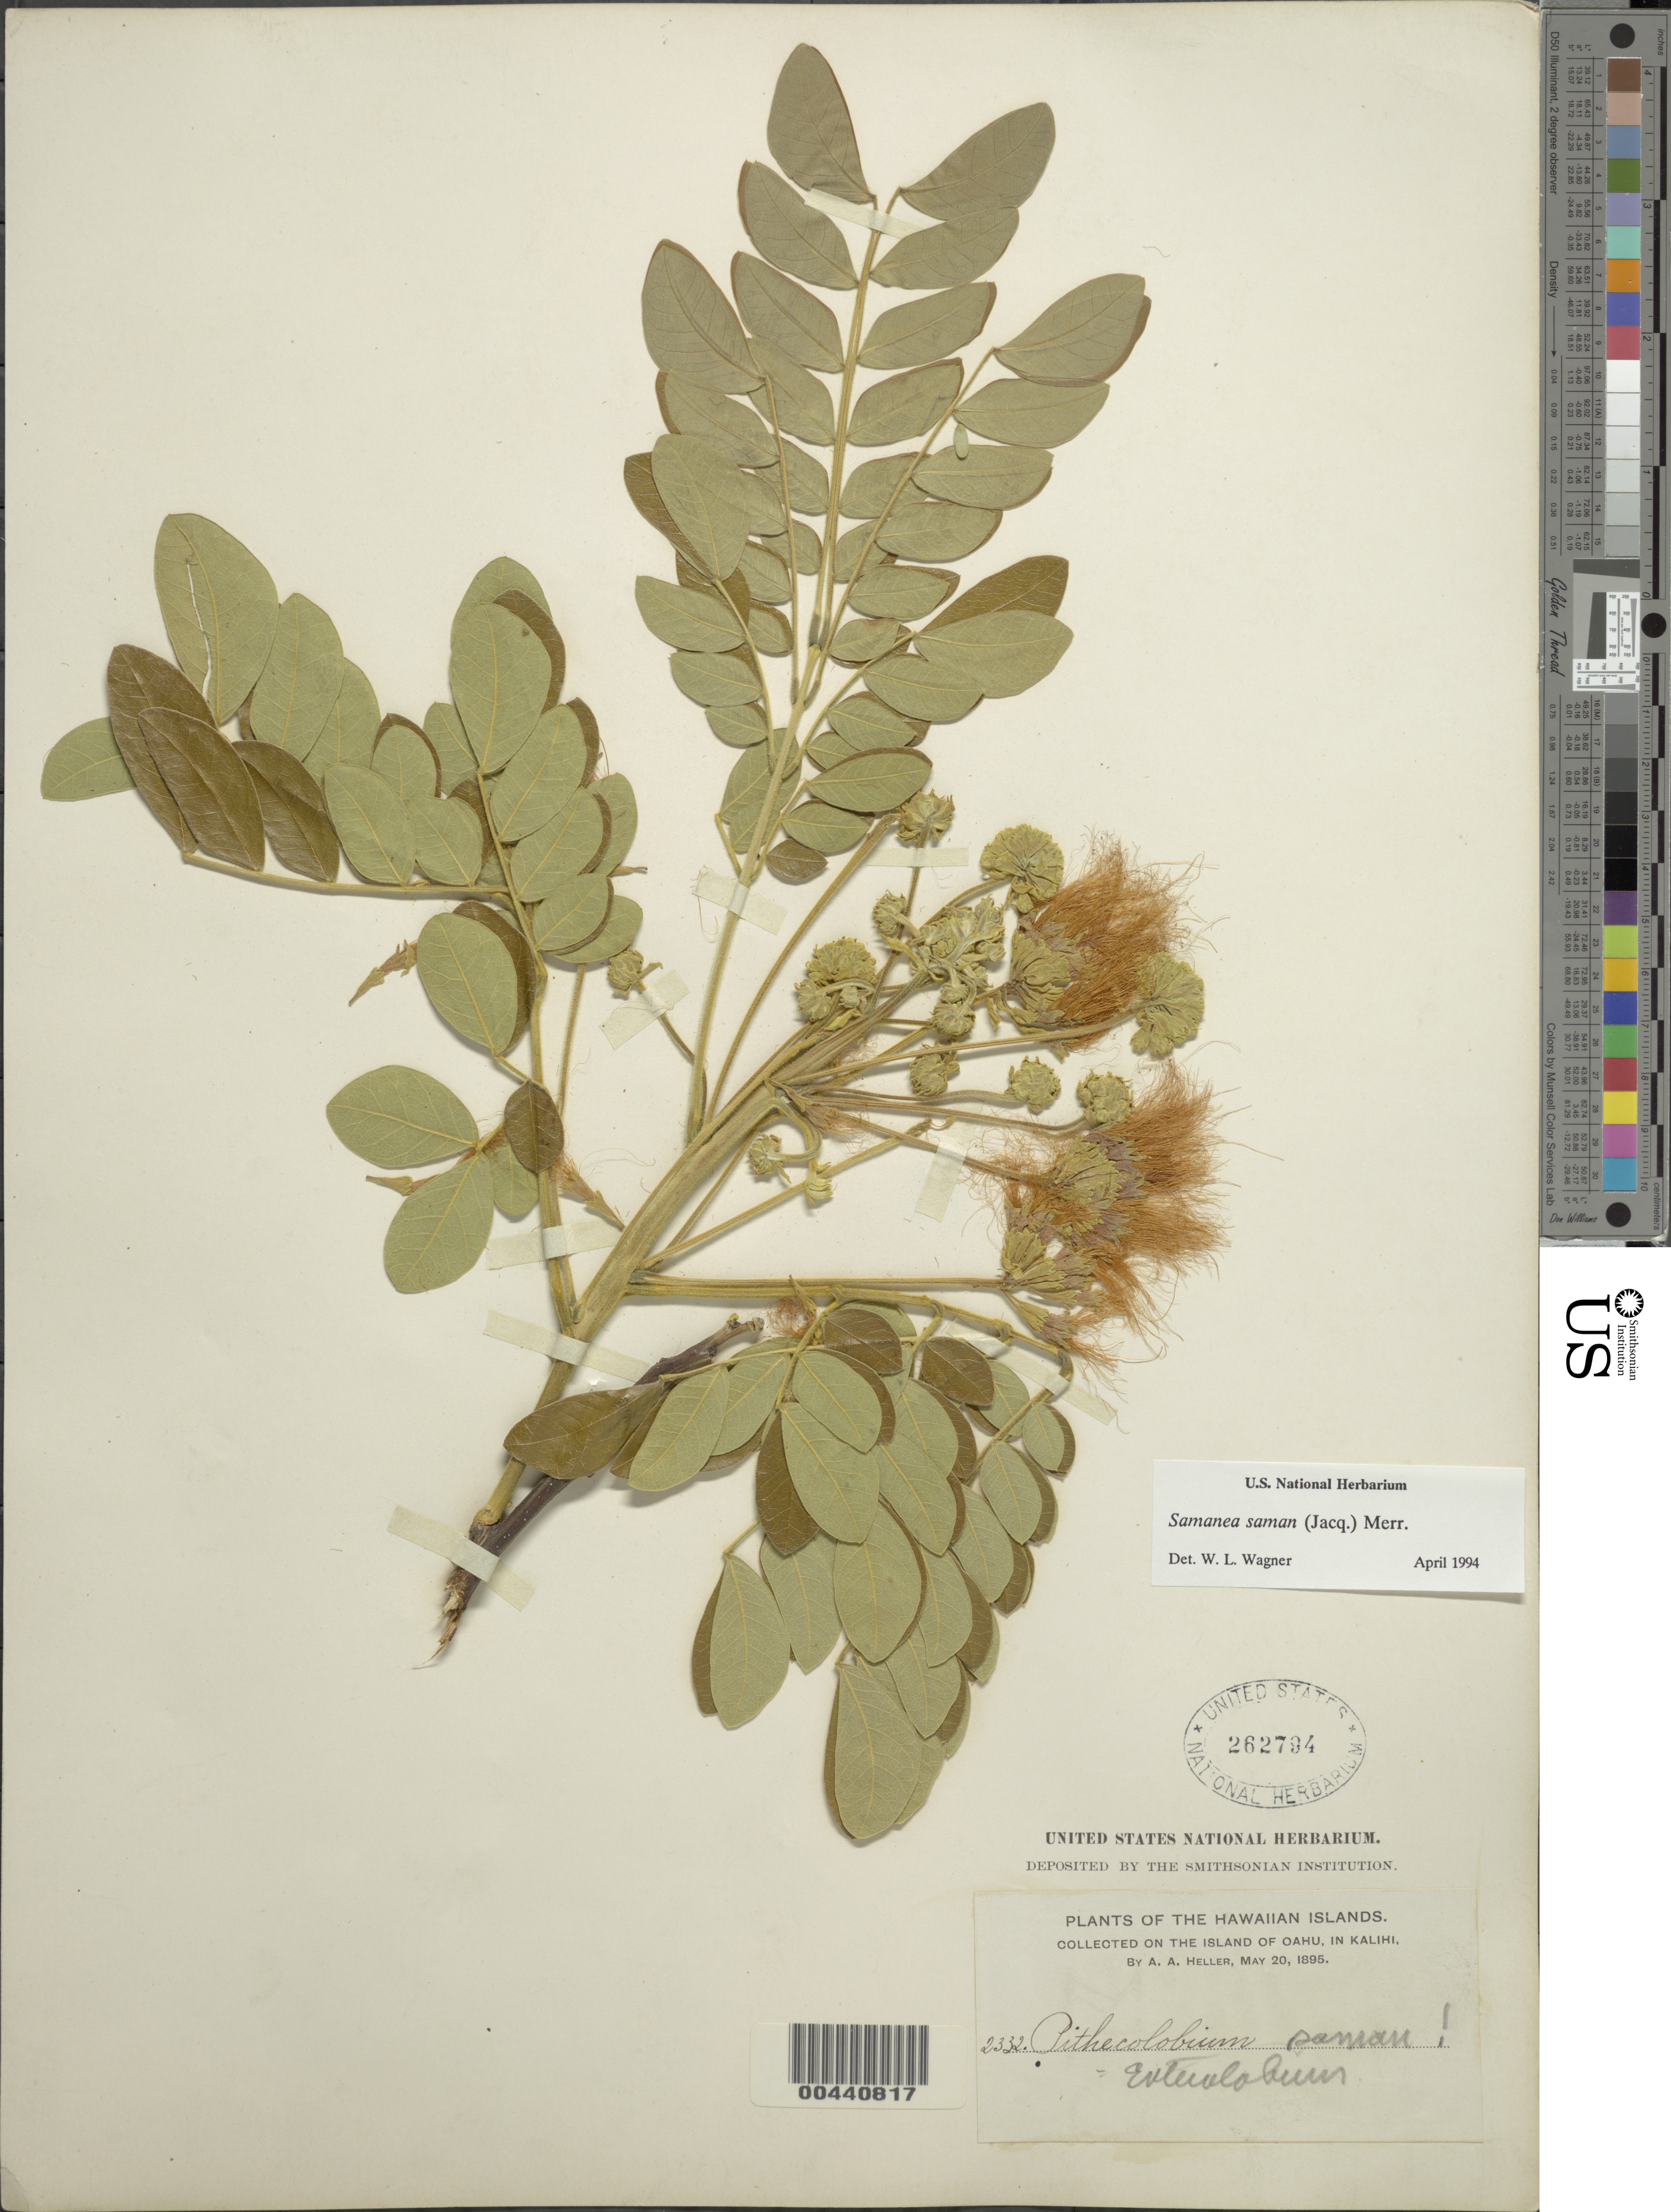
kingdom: Plantae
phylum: Tracheophyta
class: Magnoliopsida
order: Fabales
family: Fabaceae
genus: Samanea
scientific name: Samanea saman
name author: (Jacq.) Merr.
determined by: Wagner, W. L., (BOT), Smithsonian Institution - National Museum of Natural History (UNITED STATES)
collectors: A. A. Heller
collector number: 2332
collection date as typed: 20 May 1895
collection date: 1895-05-20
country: United States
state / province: Hawaii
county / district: Honolulu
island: Oahu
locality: In Kalihi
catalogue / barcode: US 262794